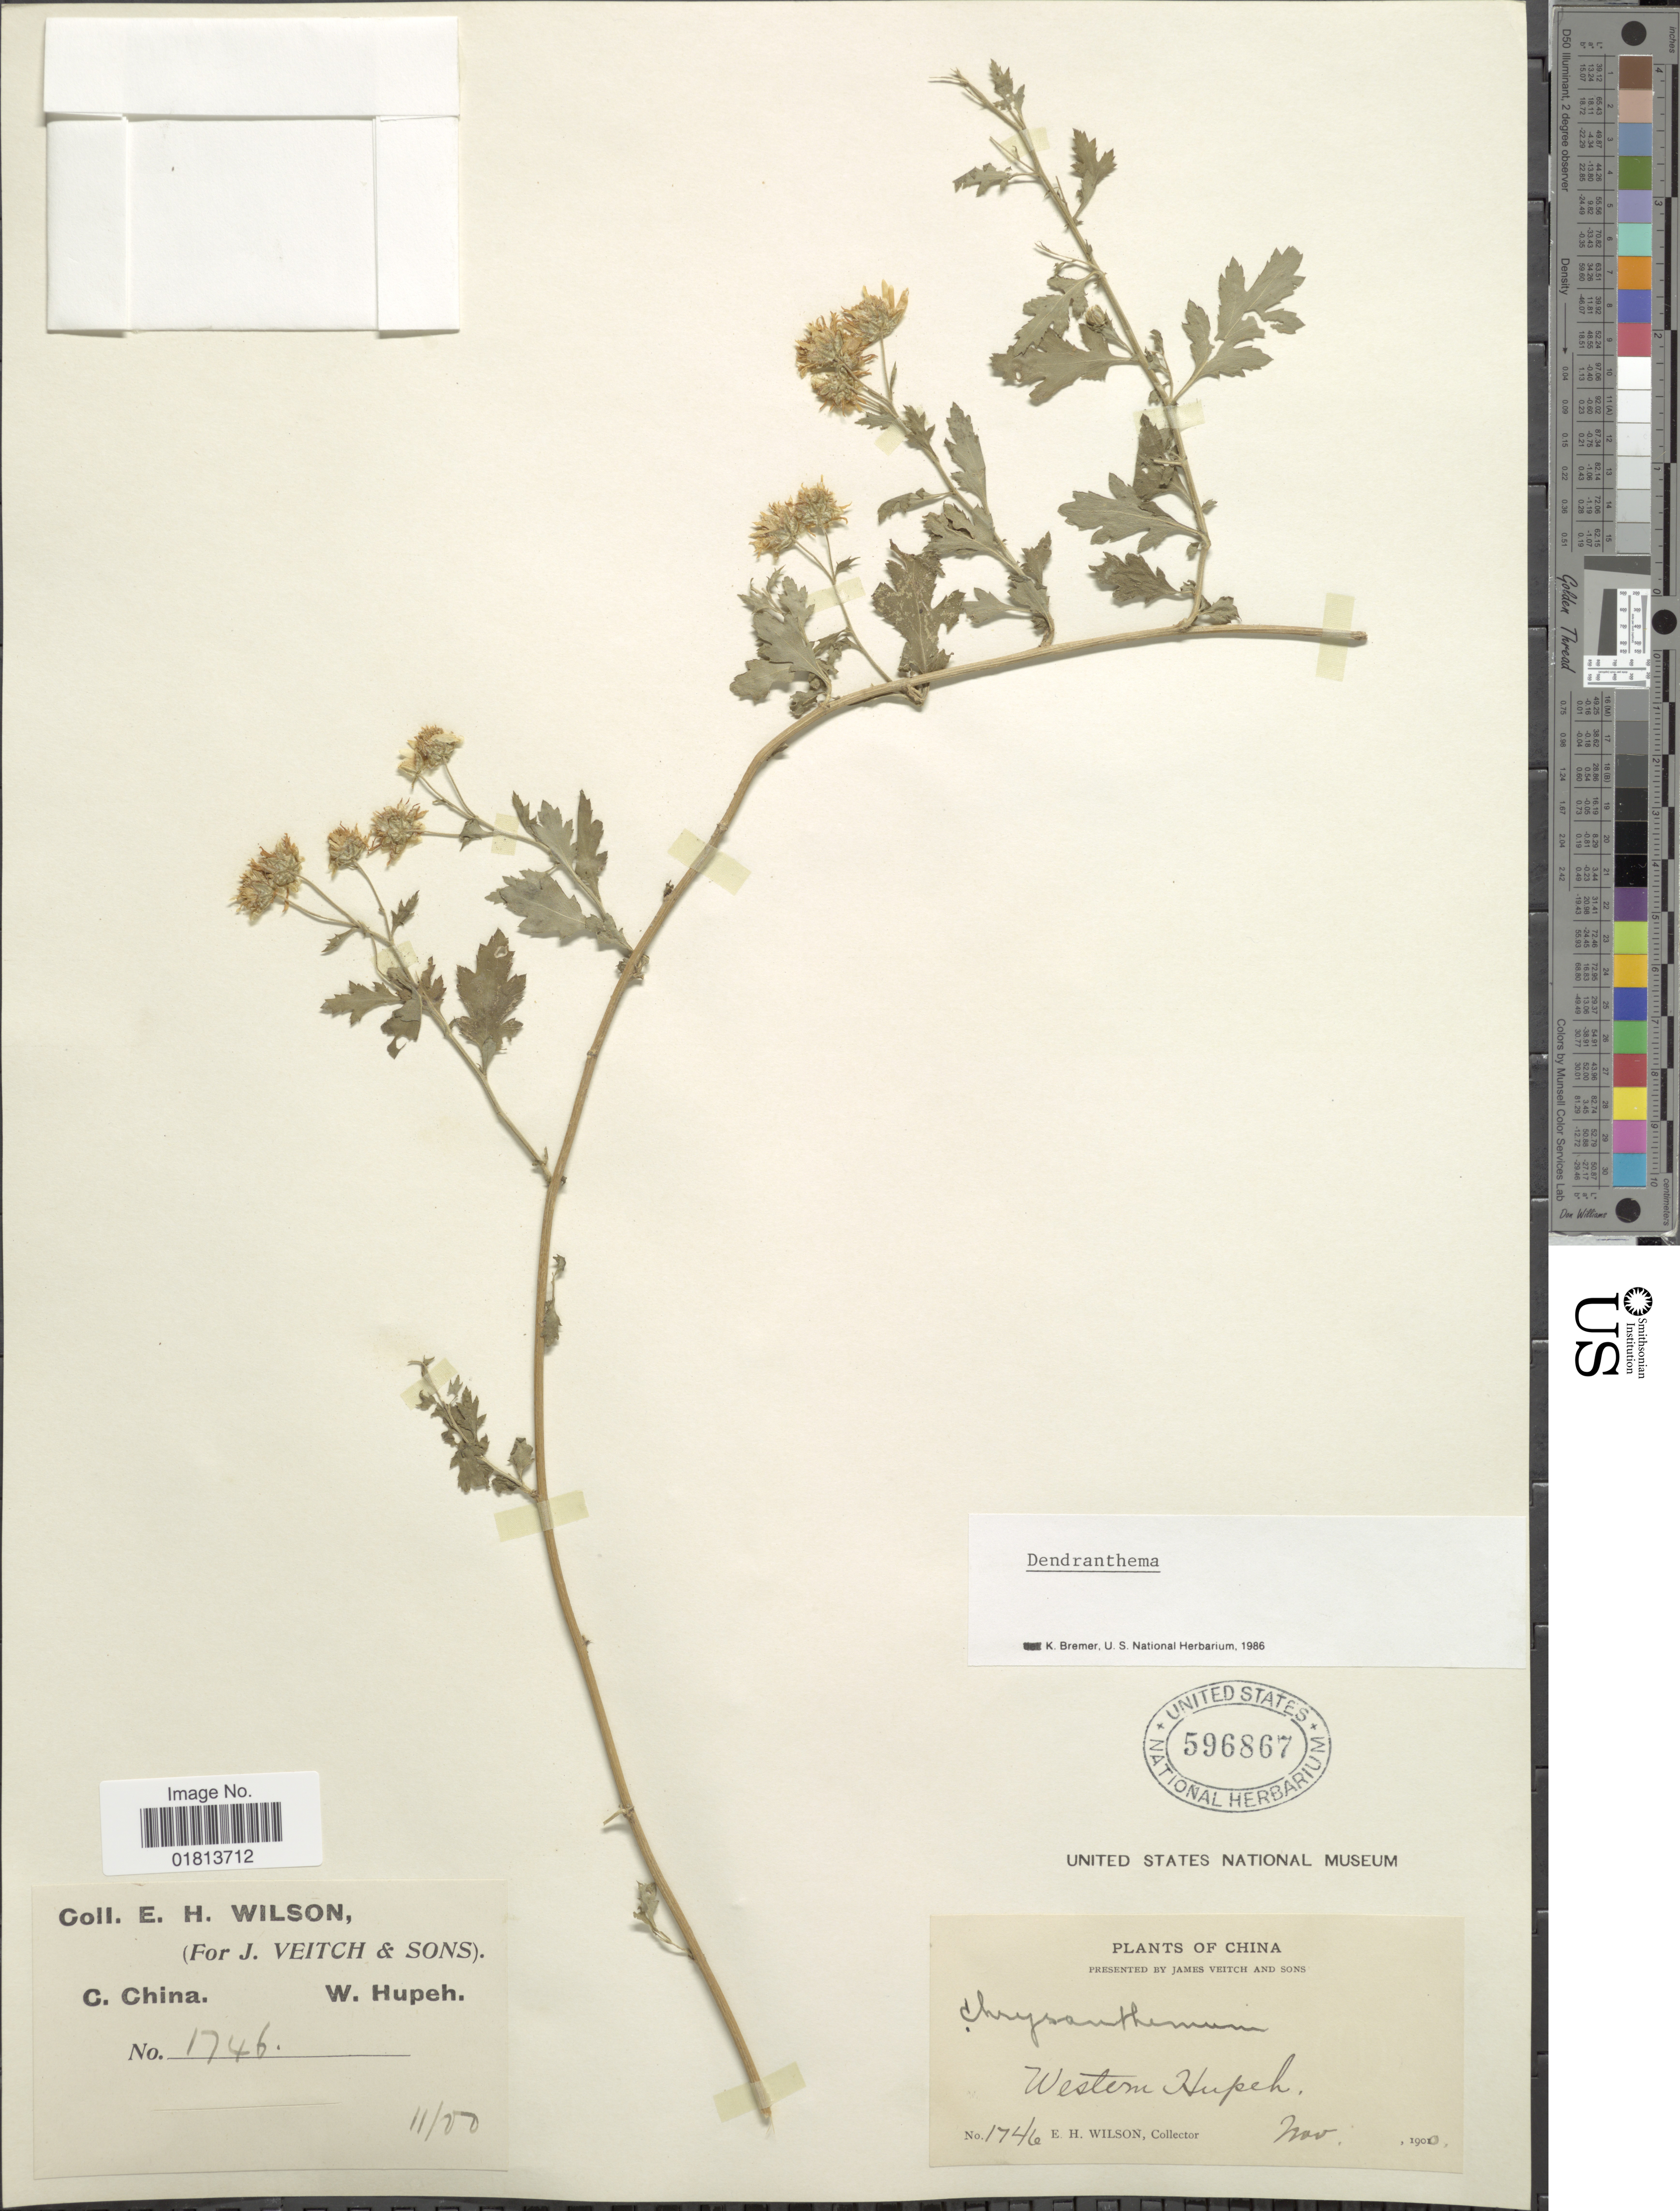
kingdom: Plantae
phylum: Tracheophyta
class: Magnoliopsida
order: Asterales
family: Asteraceae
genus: Dendranthema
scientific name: Dendranthema indicum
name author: (L.) Des Moul.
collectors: E. Wilson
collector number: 1746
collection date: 1900-11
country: China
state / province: Hubei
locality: Western Hupeh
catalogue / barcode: US 596867